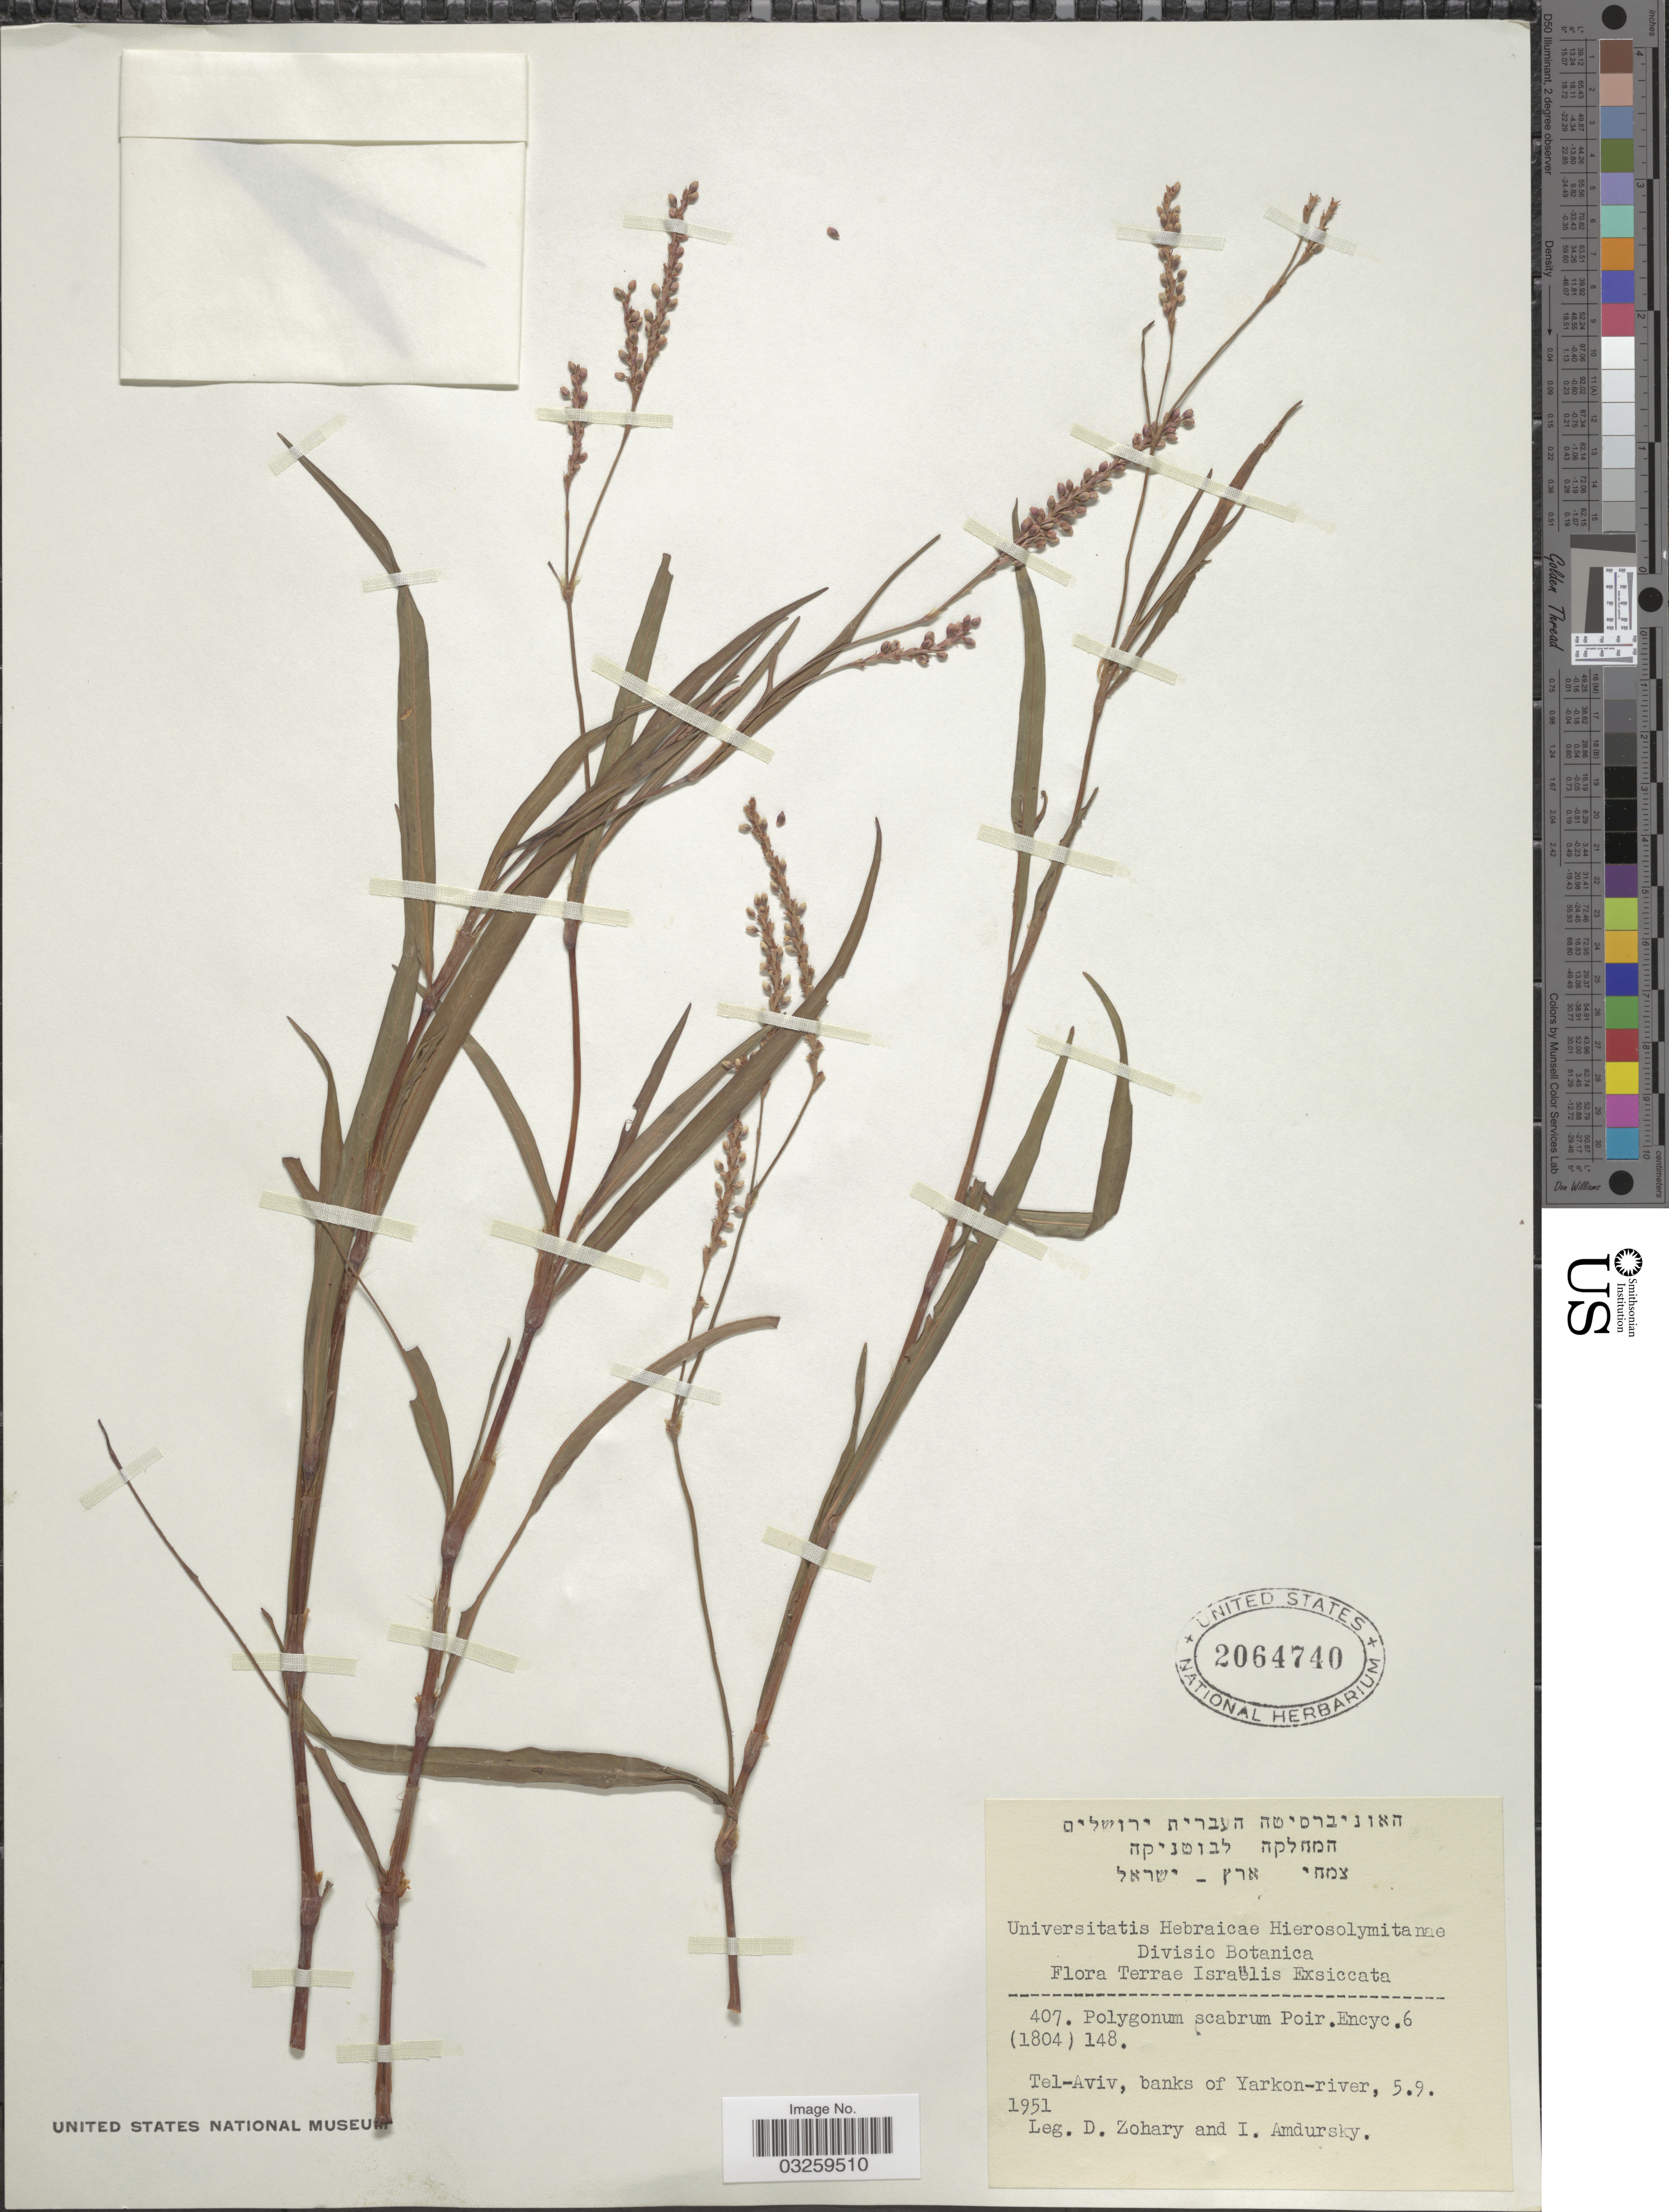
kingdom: Plantae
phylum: Tracheophyta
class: Magnoliopsida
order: Caryophyllales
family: Polygonaceae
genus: Polygonum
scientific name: Polygonum scabrum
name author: Moench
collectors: D. Zohary & I. Amdursky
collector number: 407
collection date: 1951-09-05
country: Israel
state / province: Tel Aviv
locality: Terrae Israëlis Exsiccata, Tel Aviv, banks of Yarkon-river.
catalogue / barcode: US 2064740